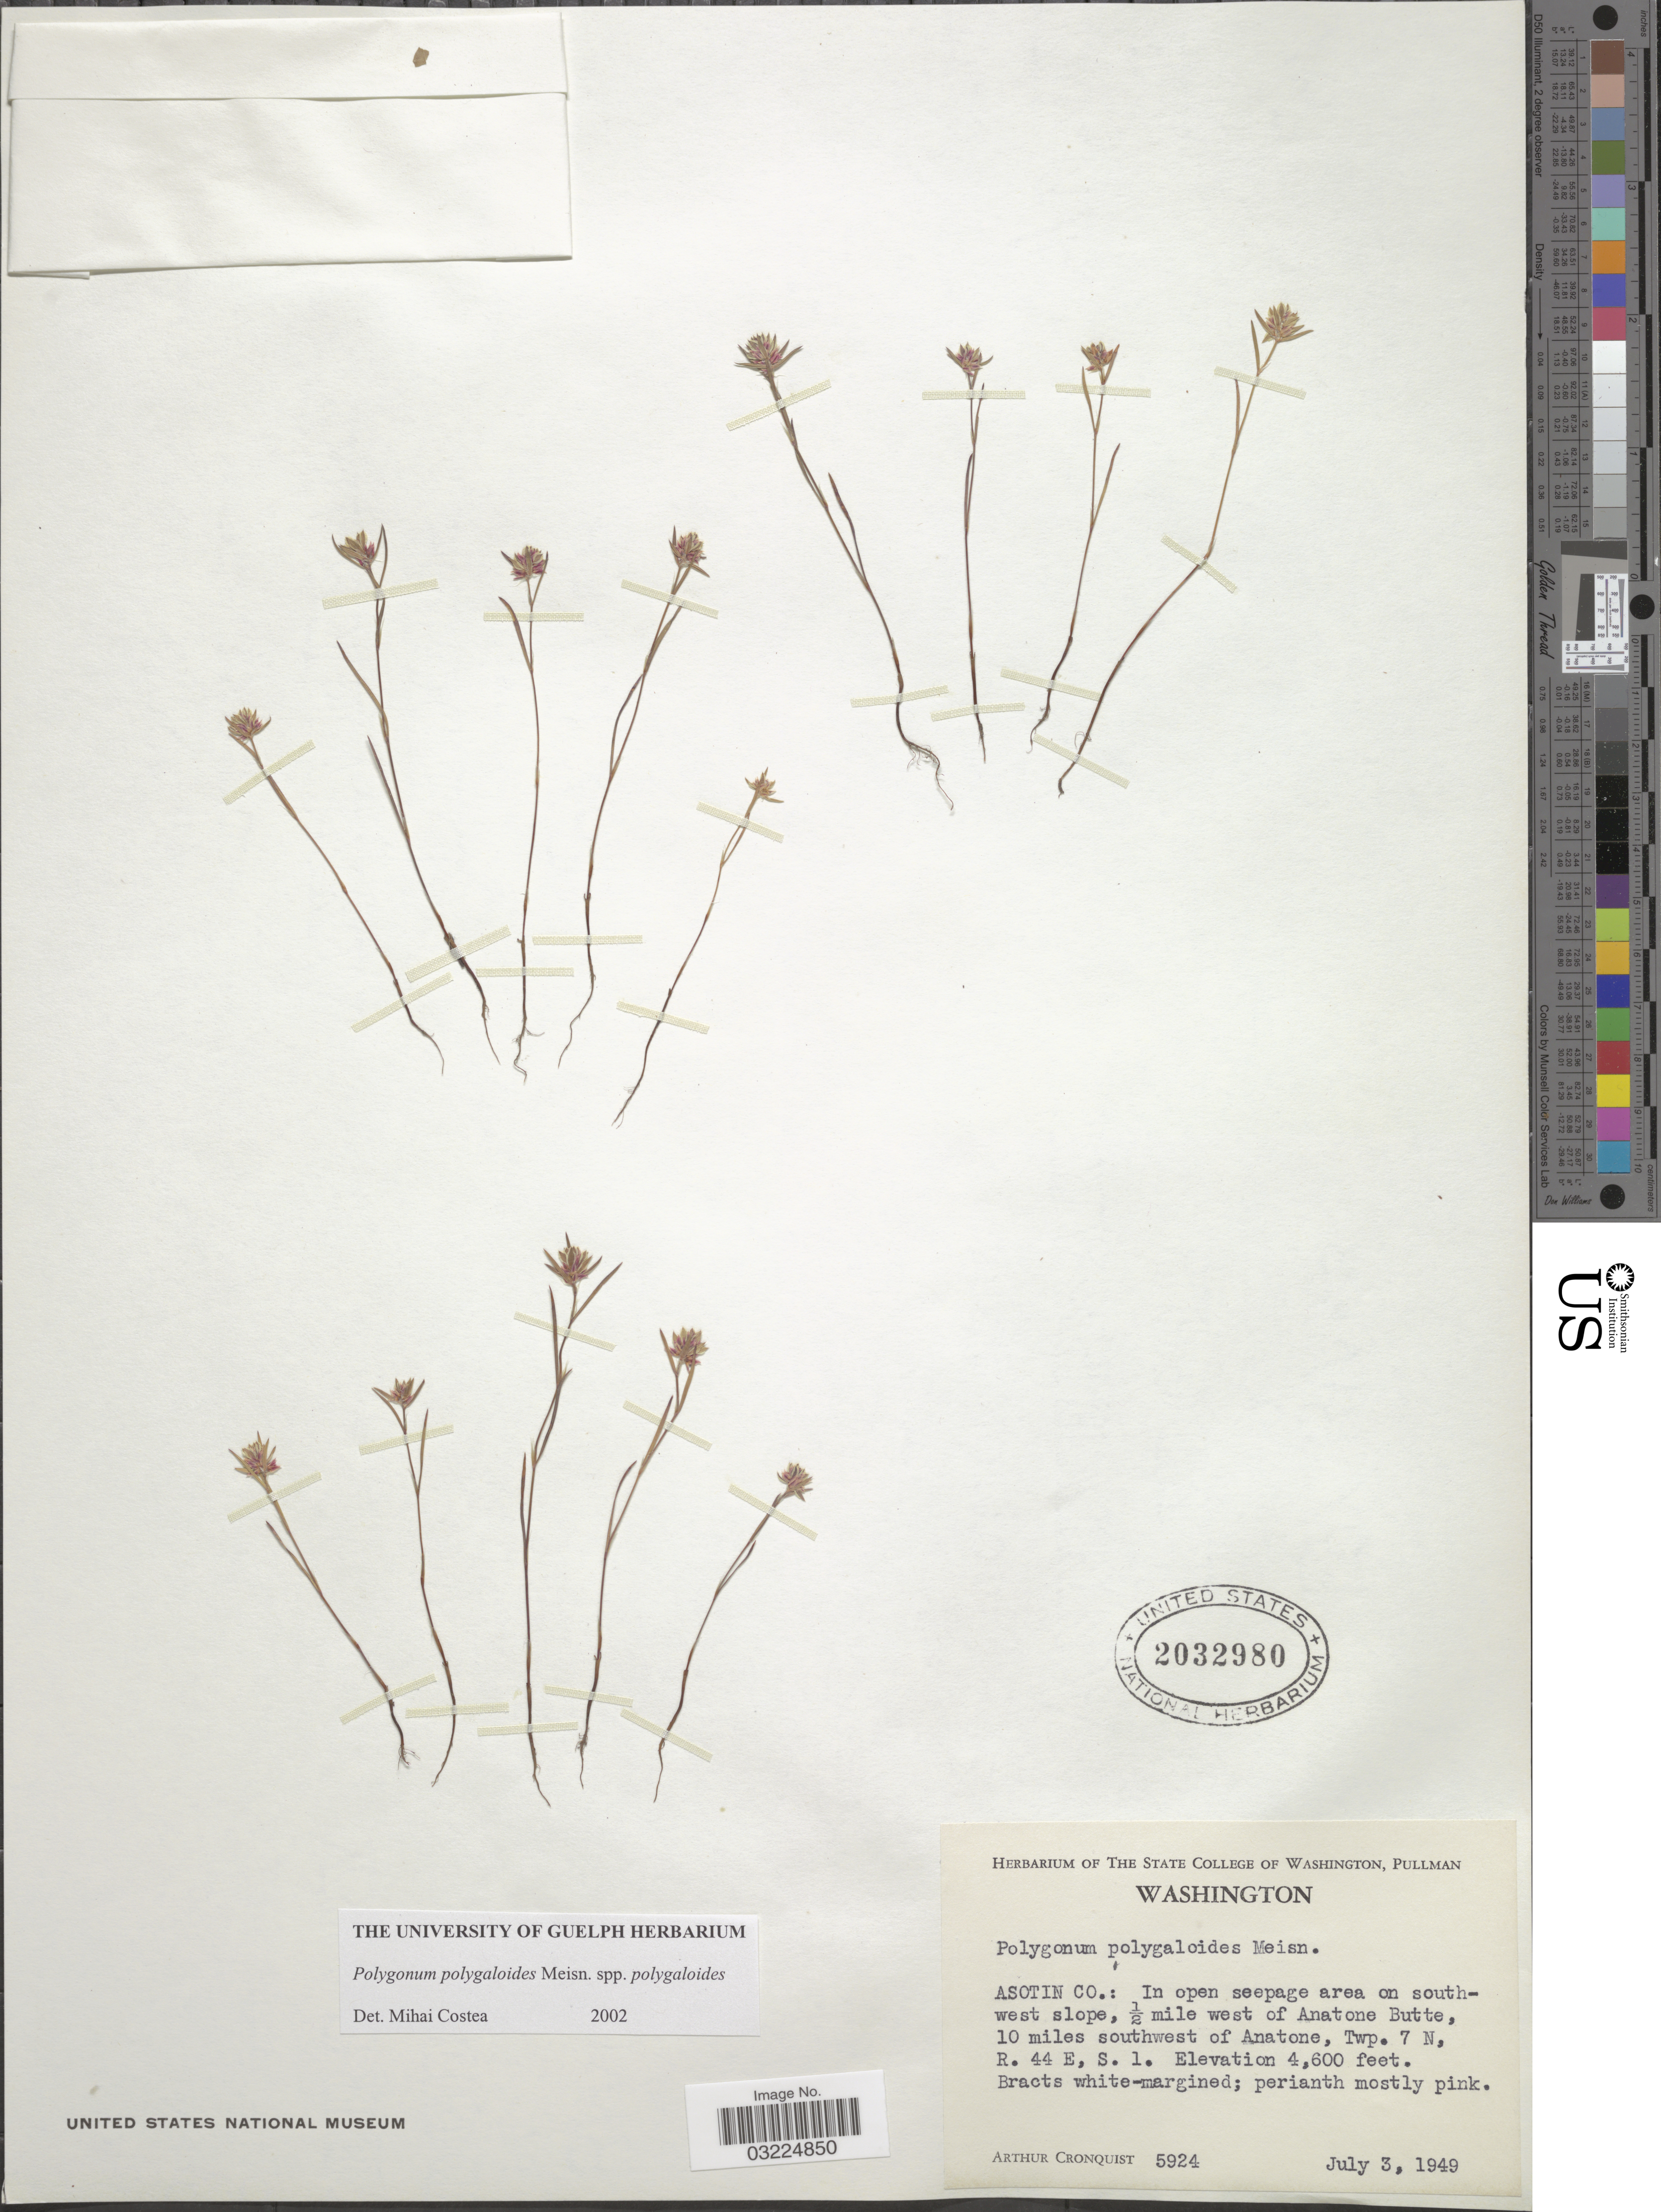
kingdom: Plantae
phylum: Tracheophyta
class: Magnoliopsida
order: Caryophyllales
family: Polygonaceae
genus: Polygonum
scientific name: Polygonum polygaloides subsp. polygaloides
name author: Meisn.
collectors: A. J. Cronquist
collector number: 5924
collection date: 1949-07-03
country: United States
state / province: Washington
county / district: Asotin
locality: Asotin Co.: In open seepage area on southwest slope, ½ mile west of Anatone Butte, 10 miles southwest of Anatone, Twp. 7 N, R. 44 E, S. 1.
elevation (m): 1402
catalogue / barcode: US 2032980